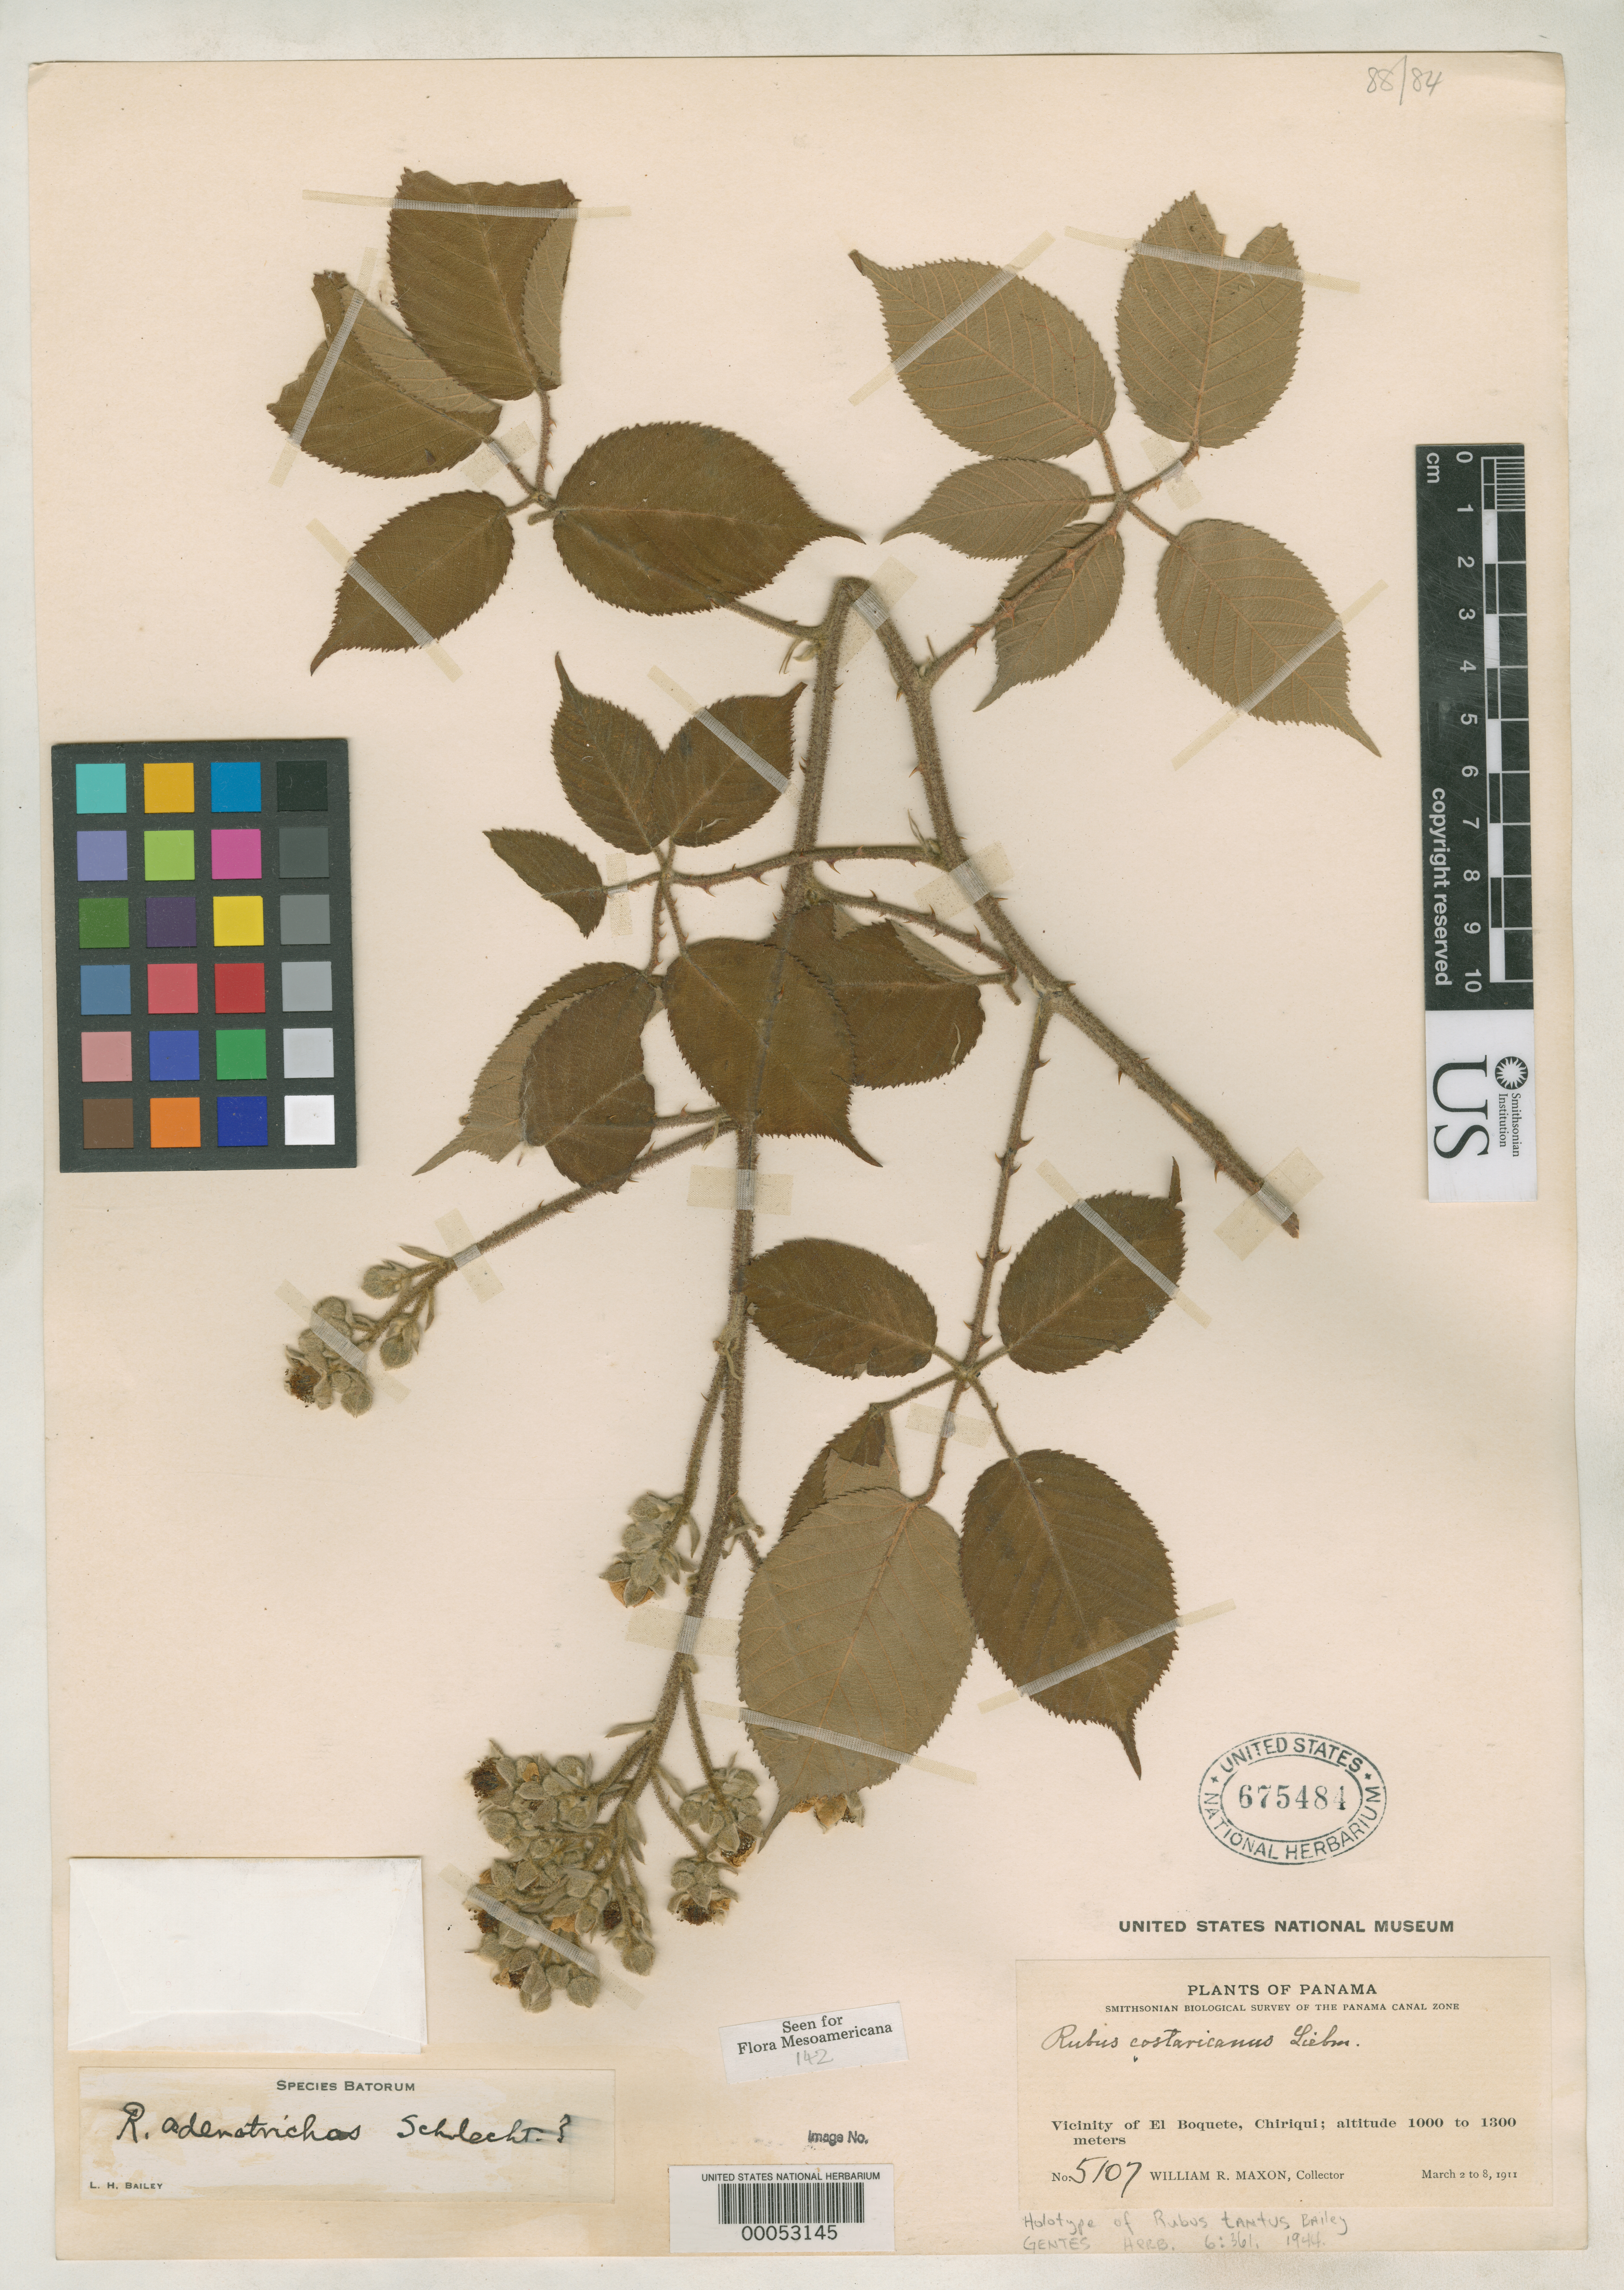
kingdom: Plantae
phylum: Tracheophyta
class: Magnoliopsida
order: Rosales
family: Rosaceae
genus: Rubus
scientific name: Rubus tantus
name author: L.H. Bailey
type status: Holotype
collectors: W. R. Maxon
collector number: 5107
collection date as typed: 02 Mar 1911 to 08 Mar 1911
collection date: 1911-03-02/1911-03-08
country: Panama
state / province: Chiriquí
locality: Vicinity of El Boquete, Chiriqui.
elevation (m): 1000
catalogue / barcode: US 675484